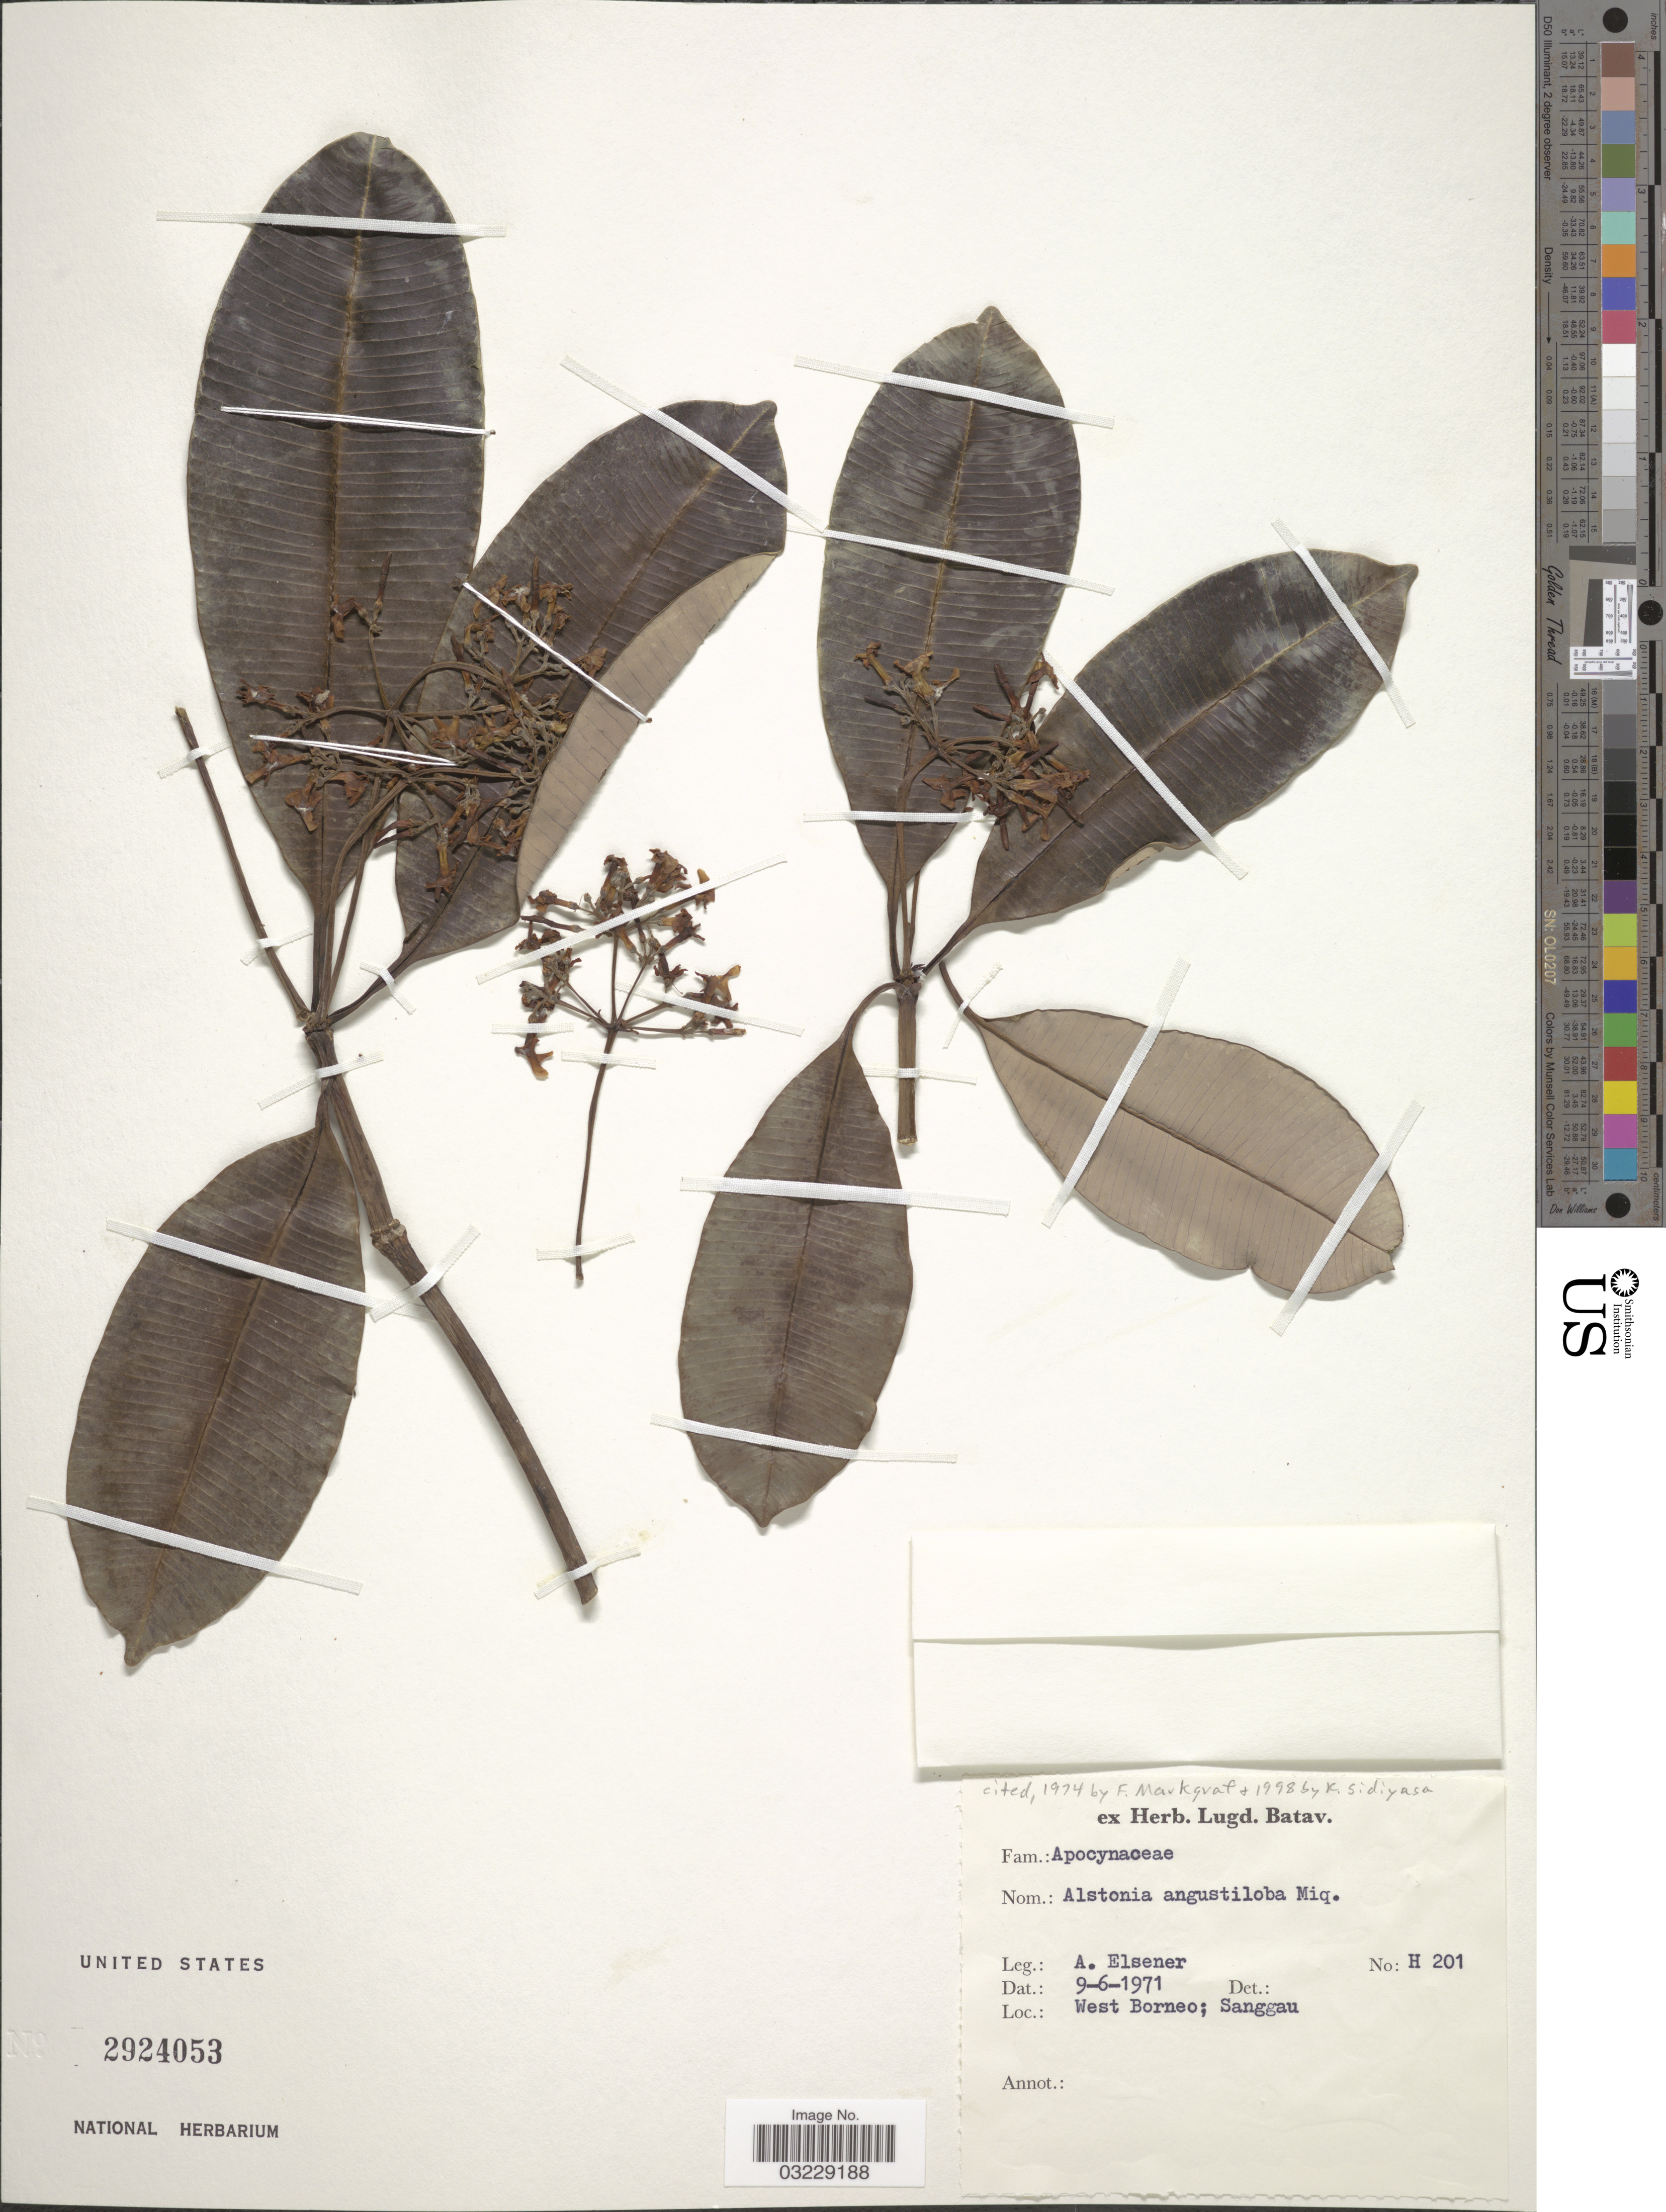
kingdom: Plantae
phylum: Tracheophyta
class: Magnoliopsida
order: Gentianales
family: Apocynaceae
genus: Alstonia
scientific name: Alstonia angustiloba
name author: Miq.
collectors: A. Elsener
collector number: H201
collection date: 1971-06-09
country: Indonesia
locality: West Borneo; Sanggau.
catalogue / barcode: US 2924053